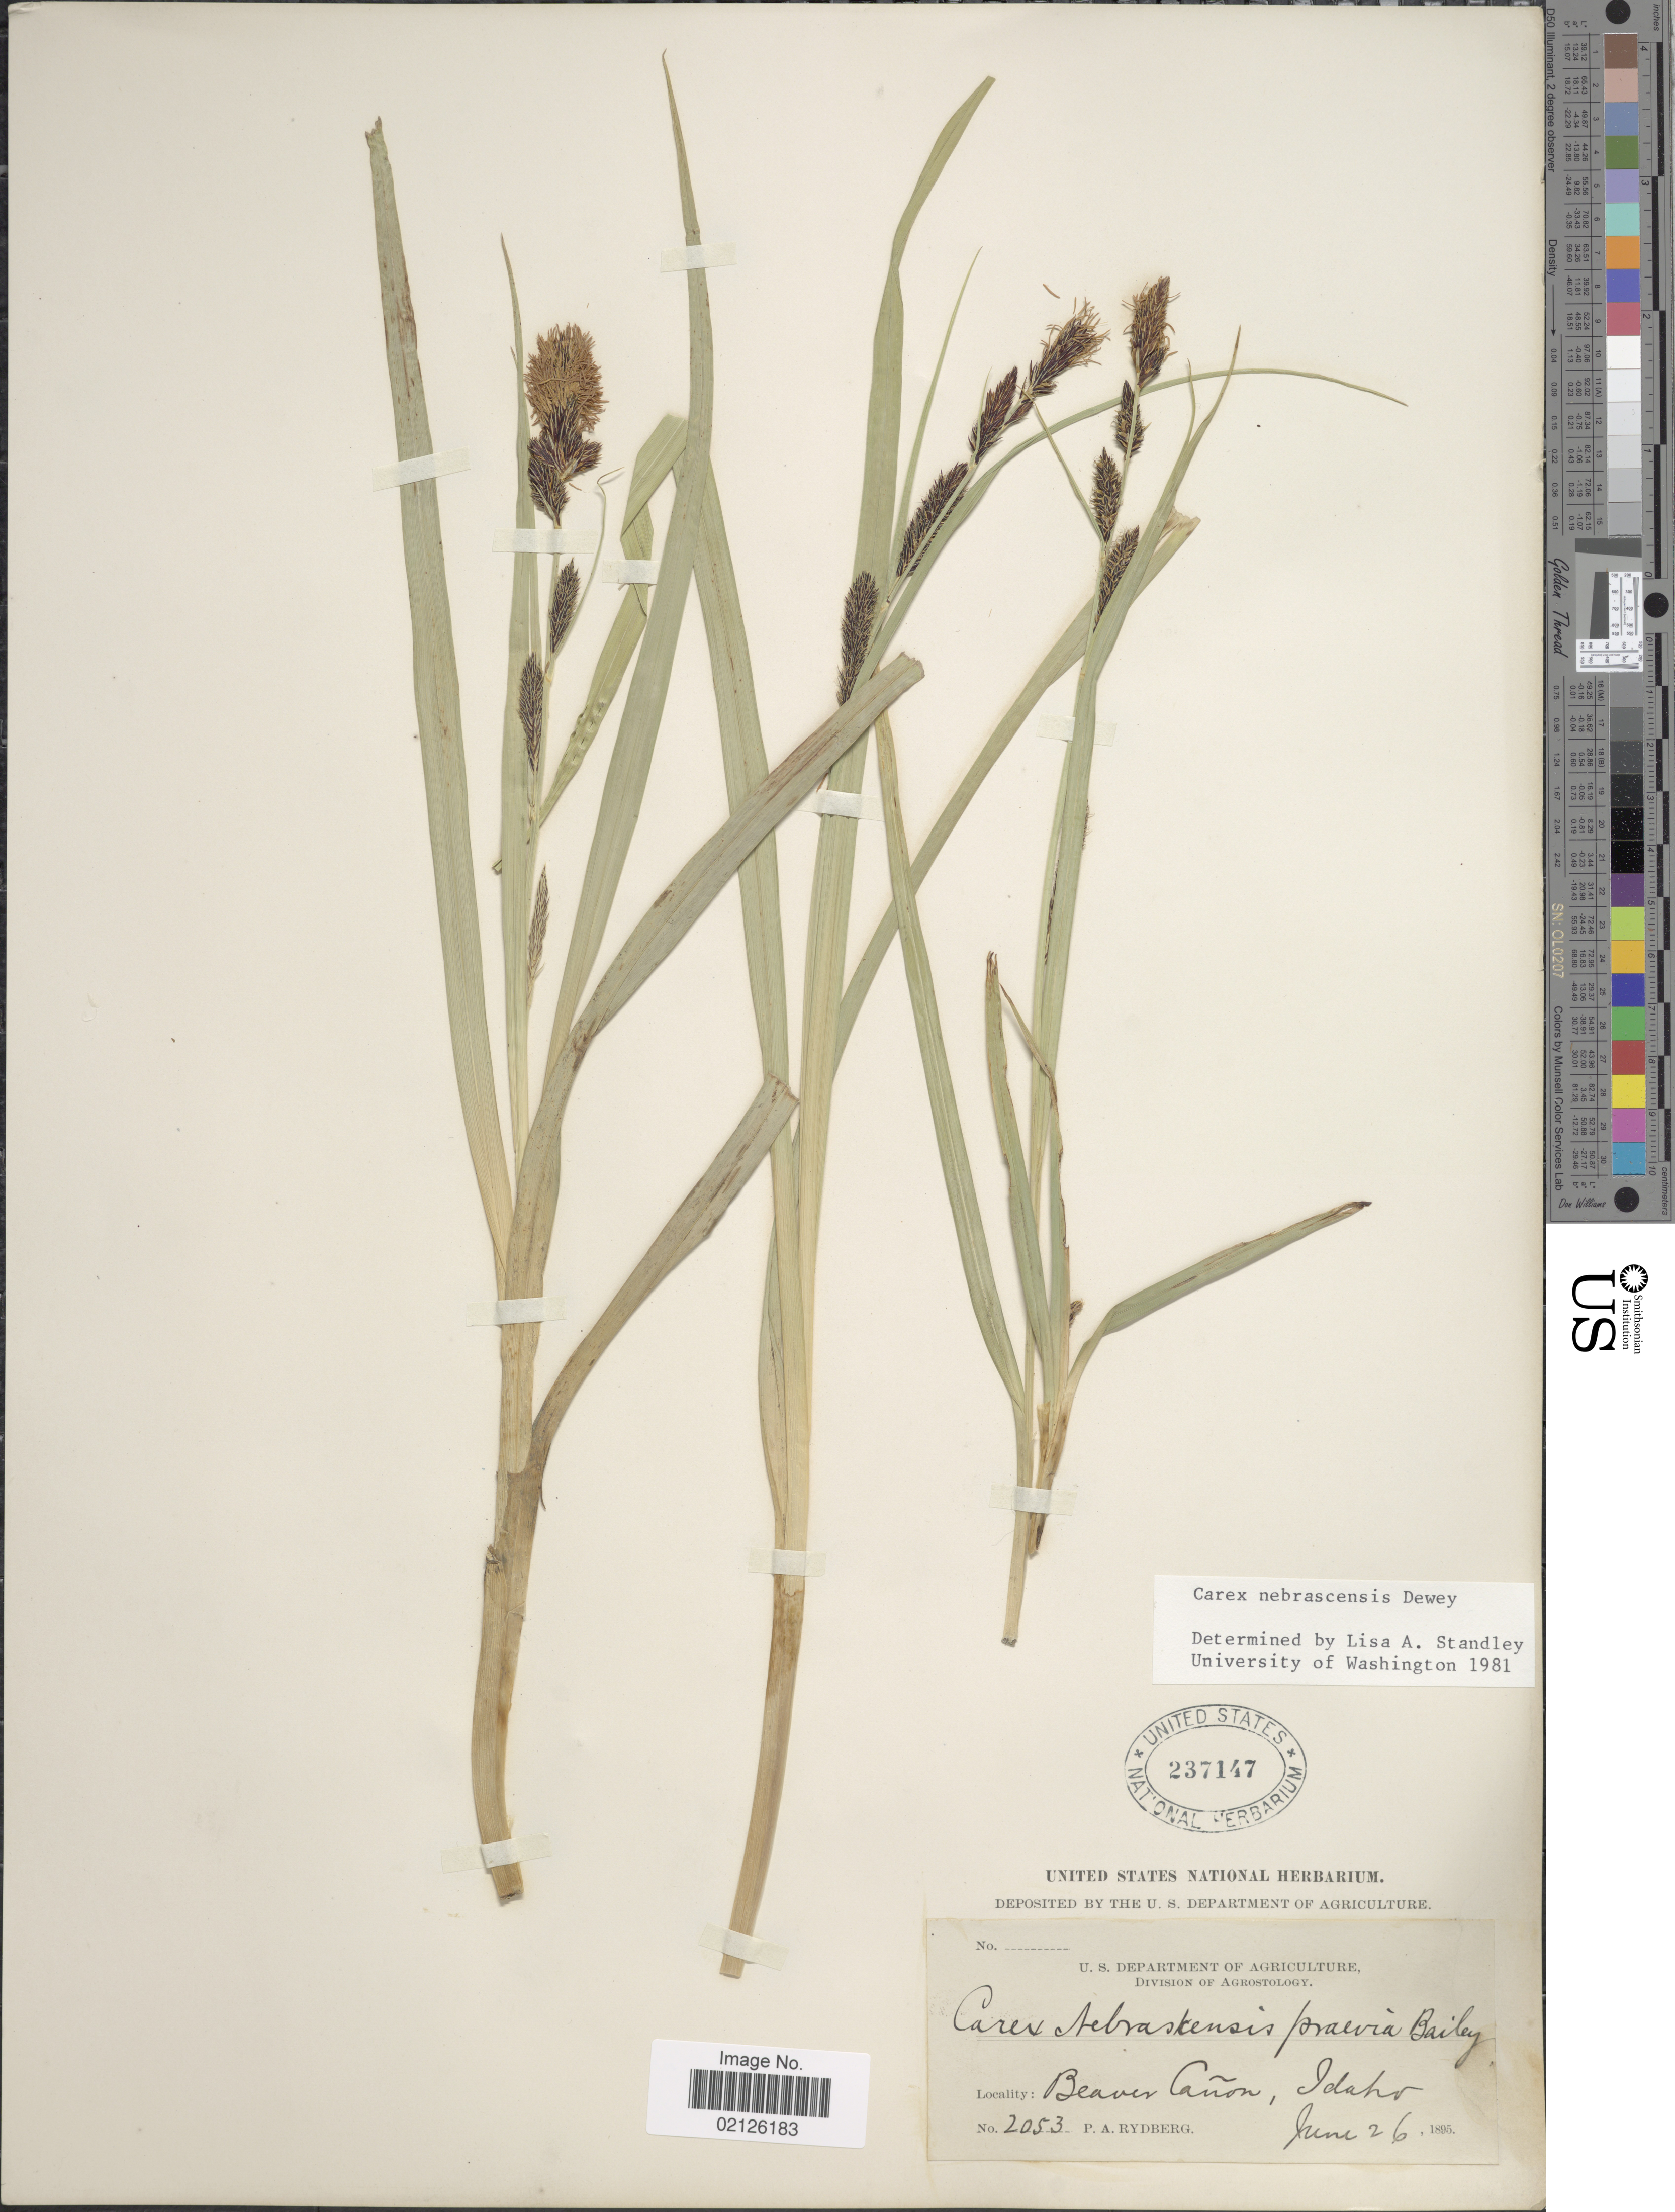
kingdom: Plantae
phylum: Tracheophyta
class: Liliopsida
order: Poales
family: Cyperaceae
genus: Carex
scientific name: Carex nebrascensis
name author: Dewey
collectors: P. A. Rydberg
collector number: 2053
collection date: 1895-06-26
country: United States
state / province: Idaho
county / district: Nez Perce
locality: Beaver Cañon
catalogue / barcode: US 237147